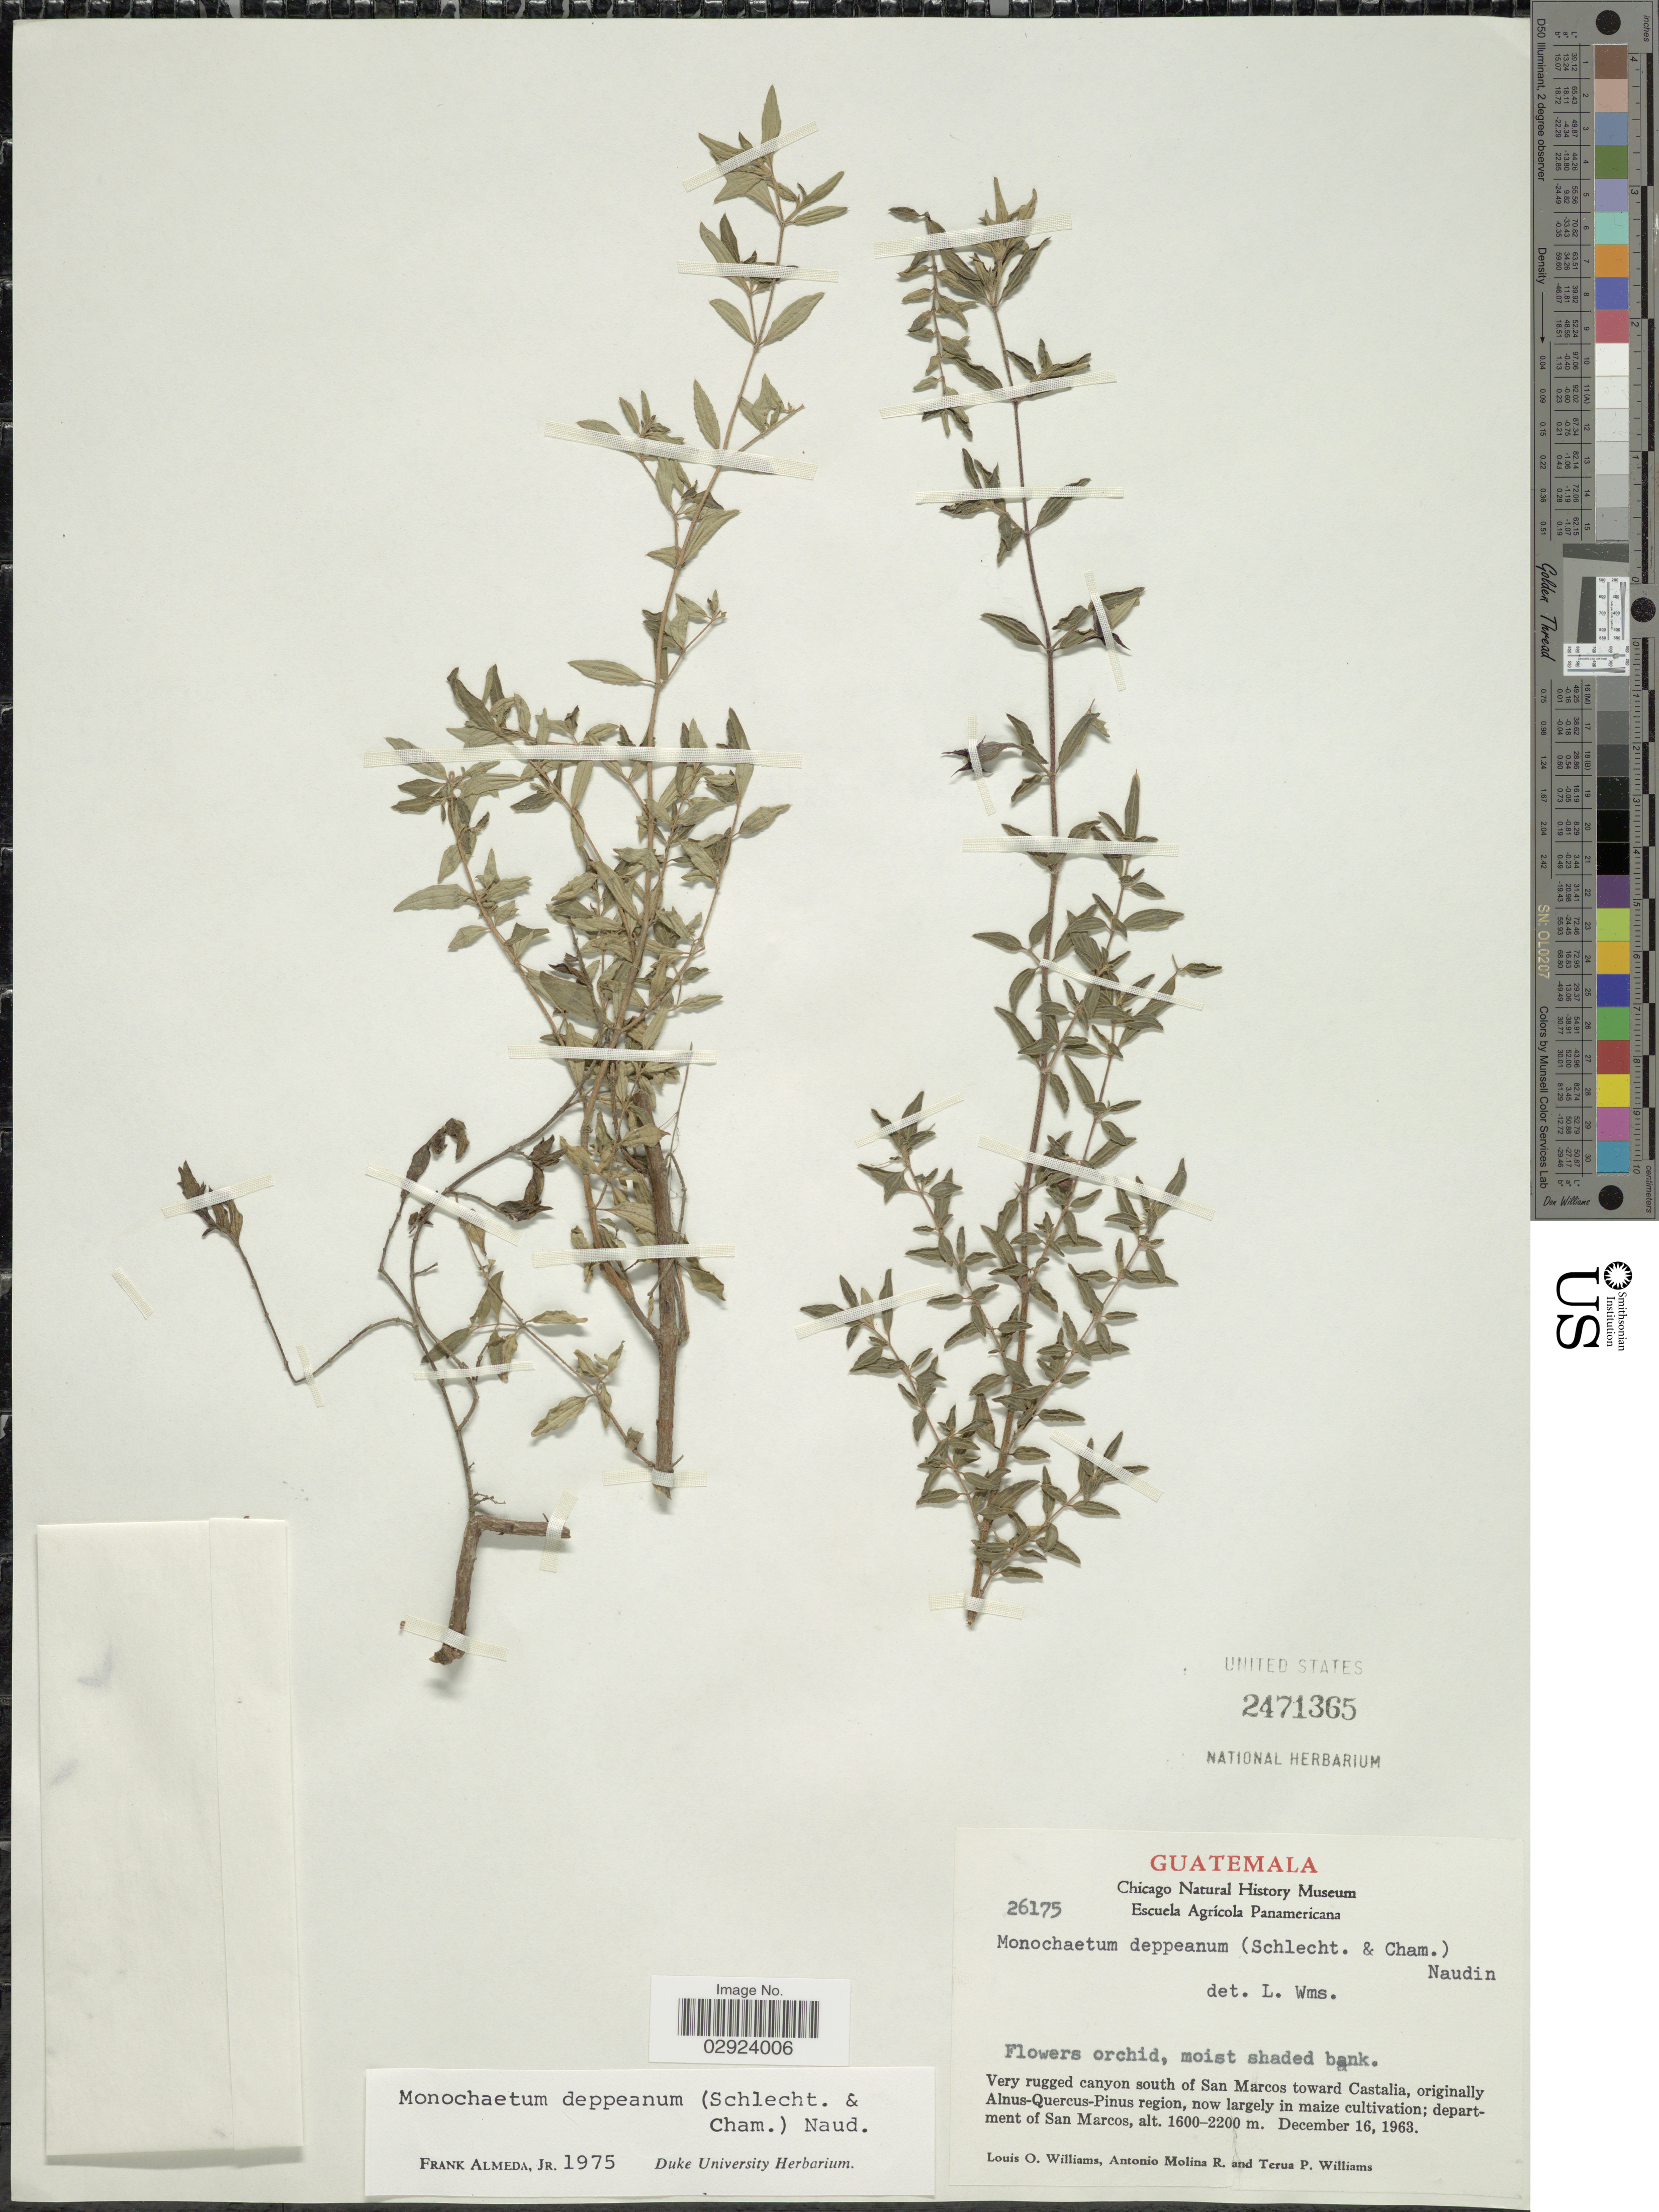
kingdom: Plantae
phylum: Tracheophyta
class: Magnoliopsida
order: Myrtales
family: Melastomataceae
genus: Monochaetum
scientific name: Monochaetum deppeanum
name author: (Schltdl. & Cham.) Naudin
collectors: L. O. Williams, A. Molina R. & T. Williams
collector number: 26175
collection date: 1963-12-16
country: Guatemala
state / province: San Marcos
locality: Very rugged canyon south of San Marcos toward Castalia, department of San Marcos.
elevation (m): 1600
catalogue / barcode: US 2471365